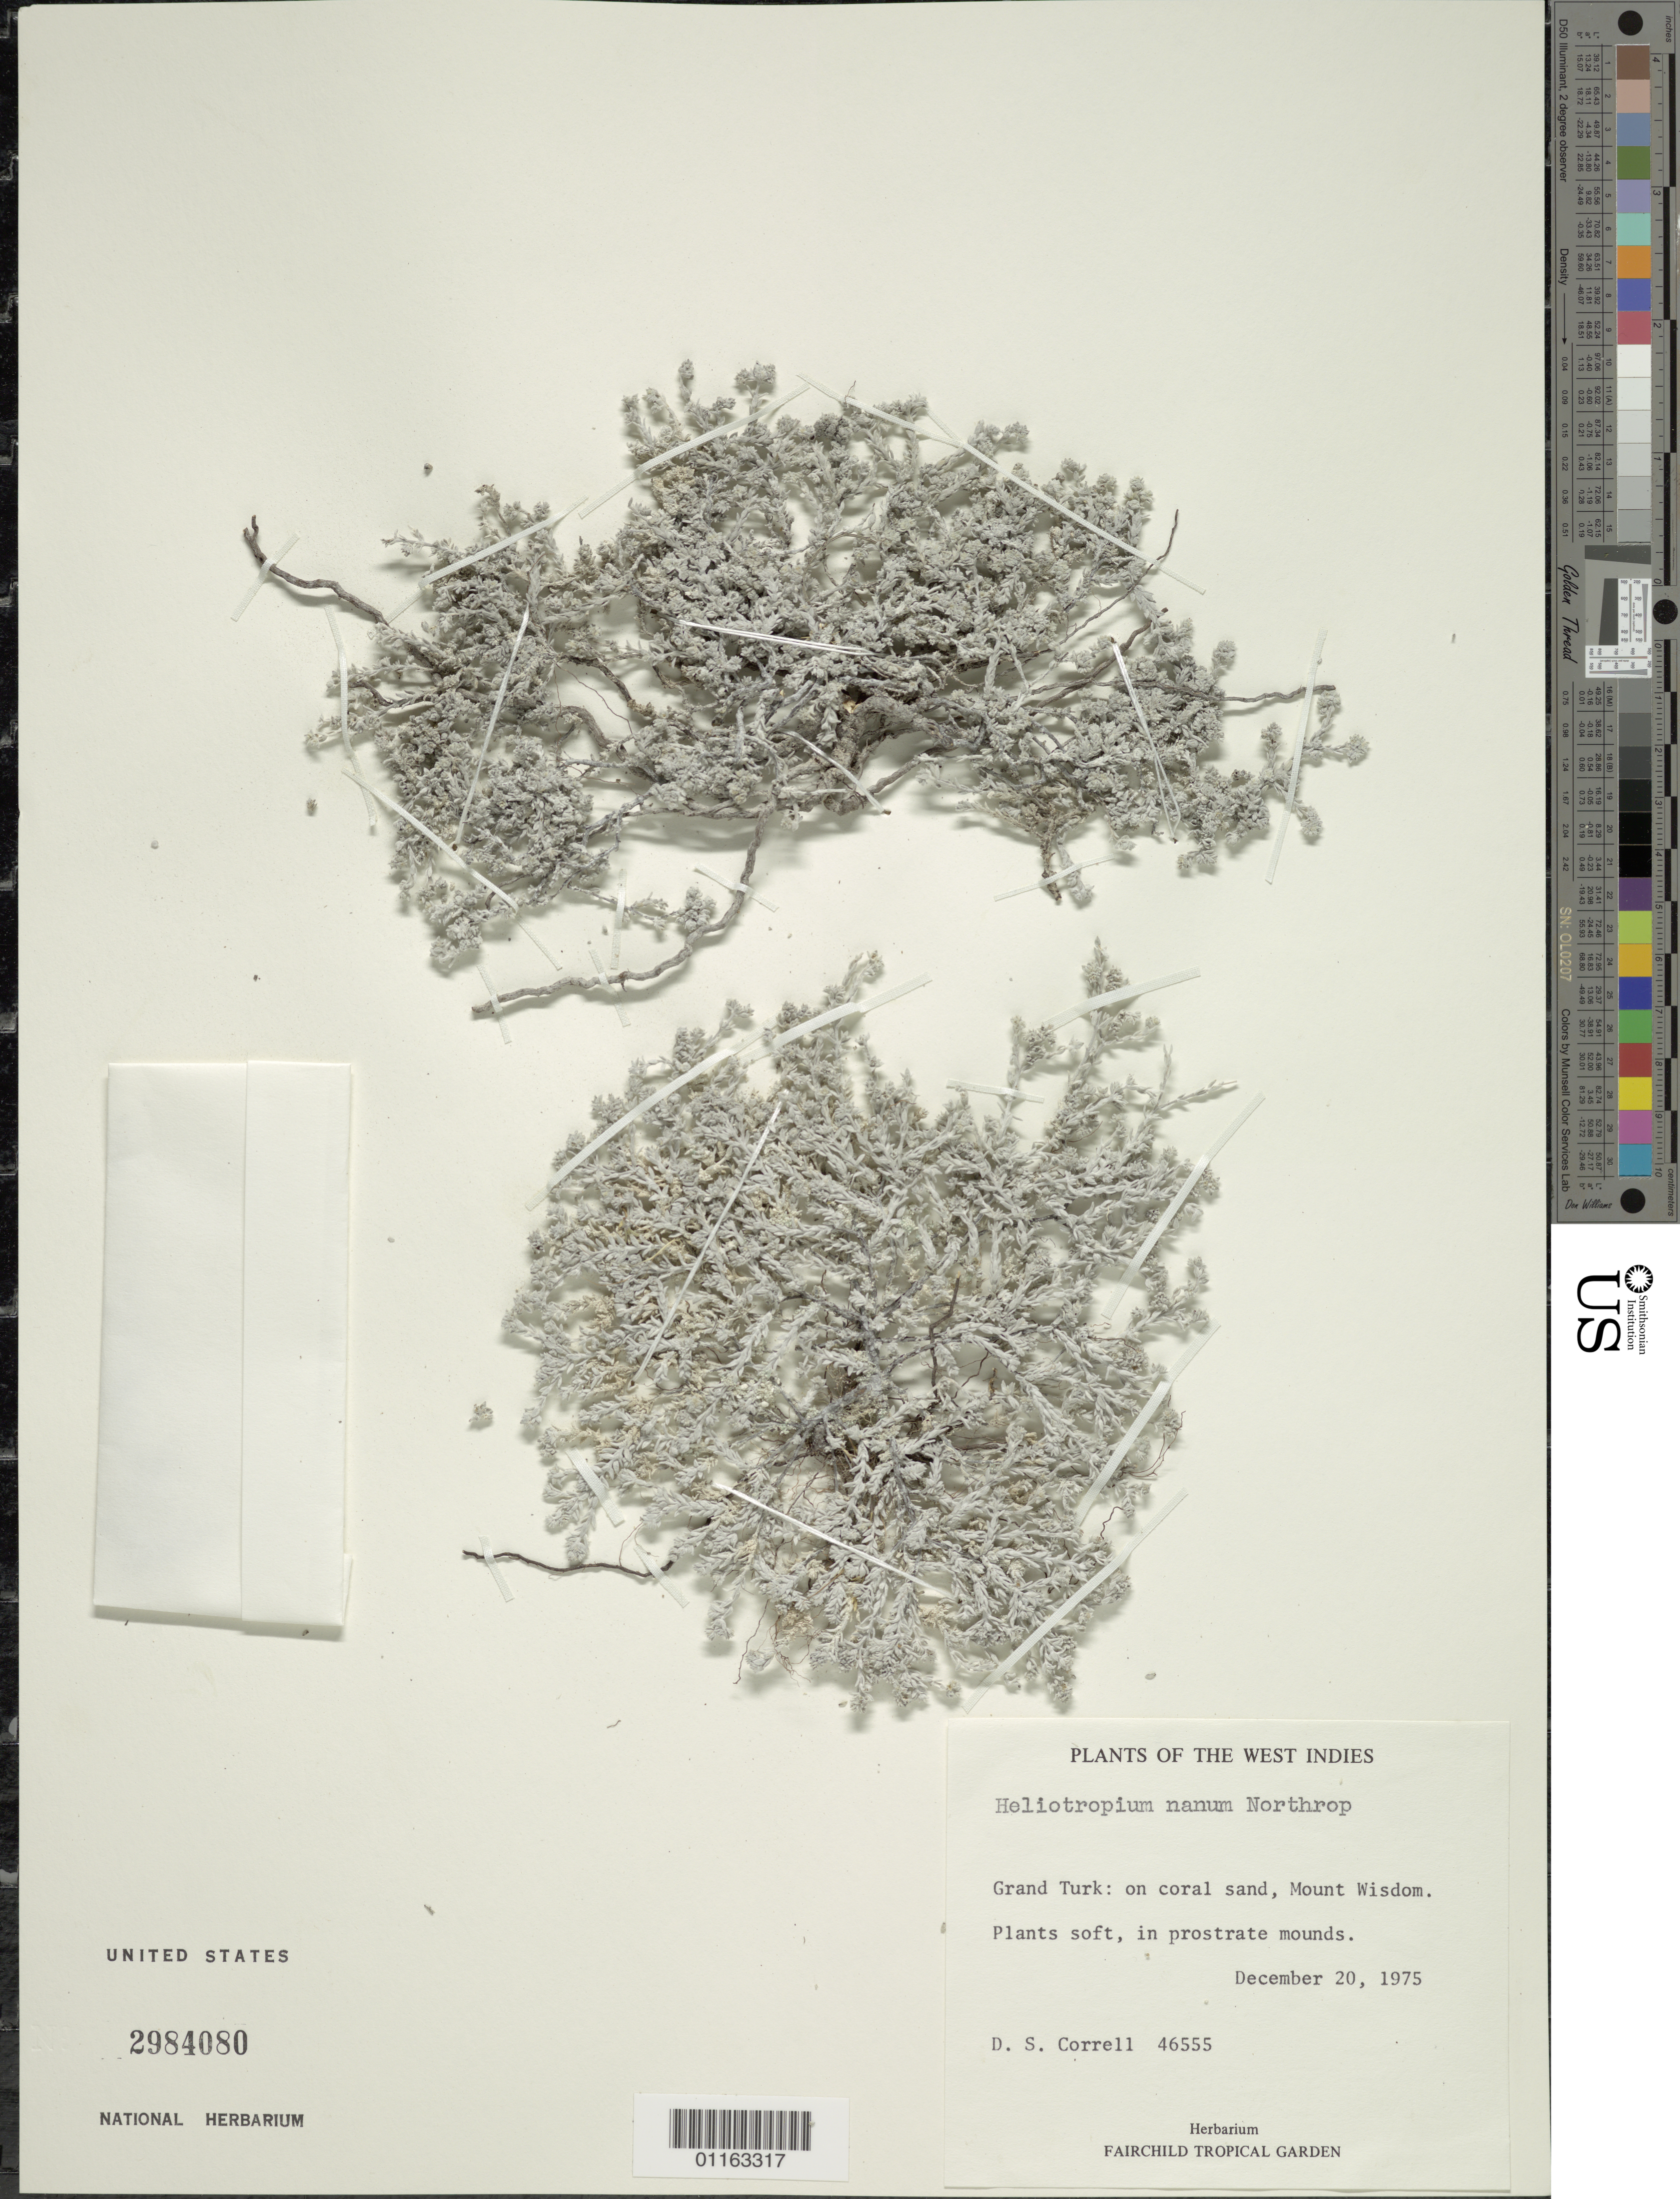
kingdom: Plantae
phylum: Tracheophyta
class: Magnoliopsida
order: Boraginales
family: Heliotropiaceae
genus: Heliotropium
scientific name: Heliotropium nanum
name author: Northr.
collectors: D. S. Correll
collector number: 46555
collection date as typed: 20 Dec 1975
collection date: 1975-12-20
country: Turks and Caicos Islands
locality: Grabd Turk: on coral sand, Mount Wisdom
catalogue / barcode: US 2984080